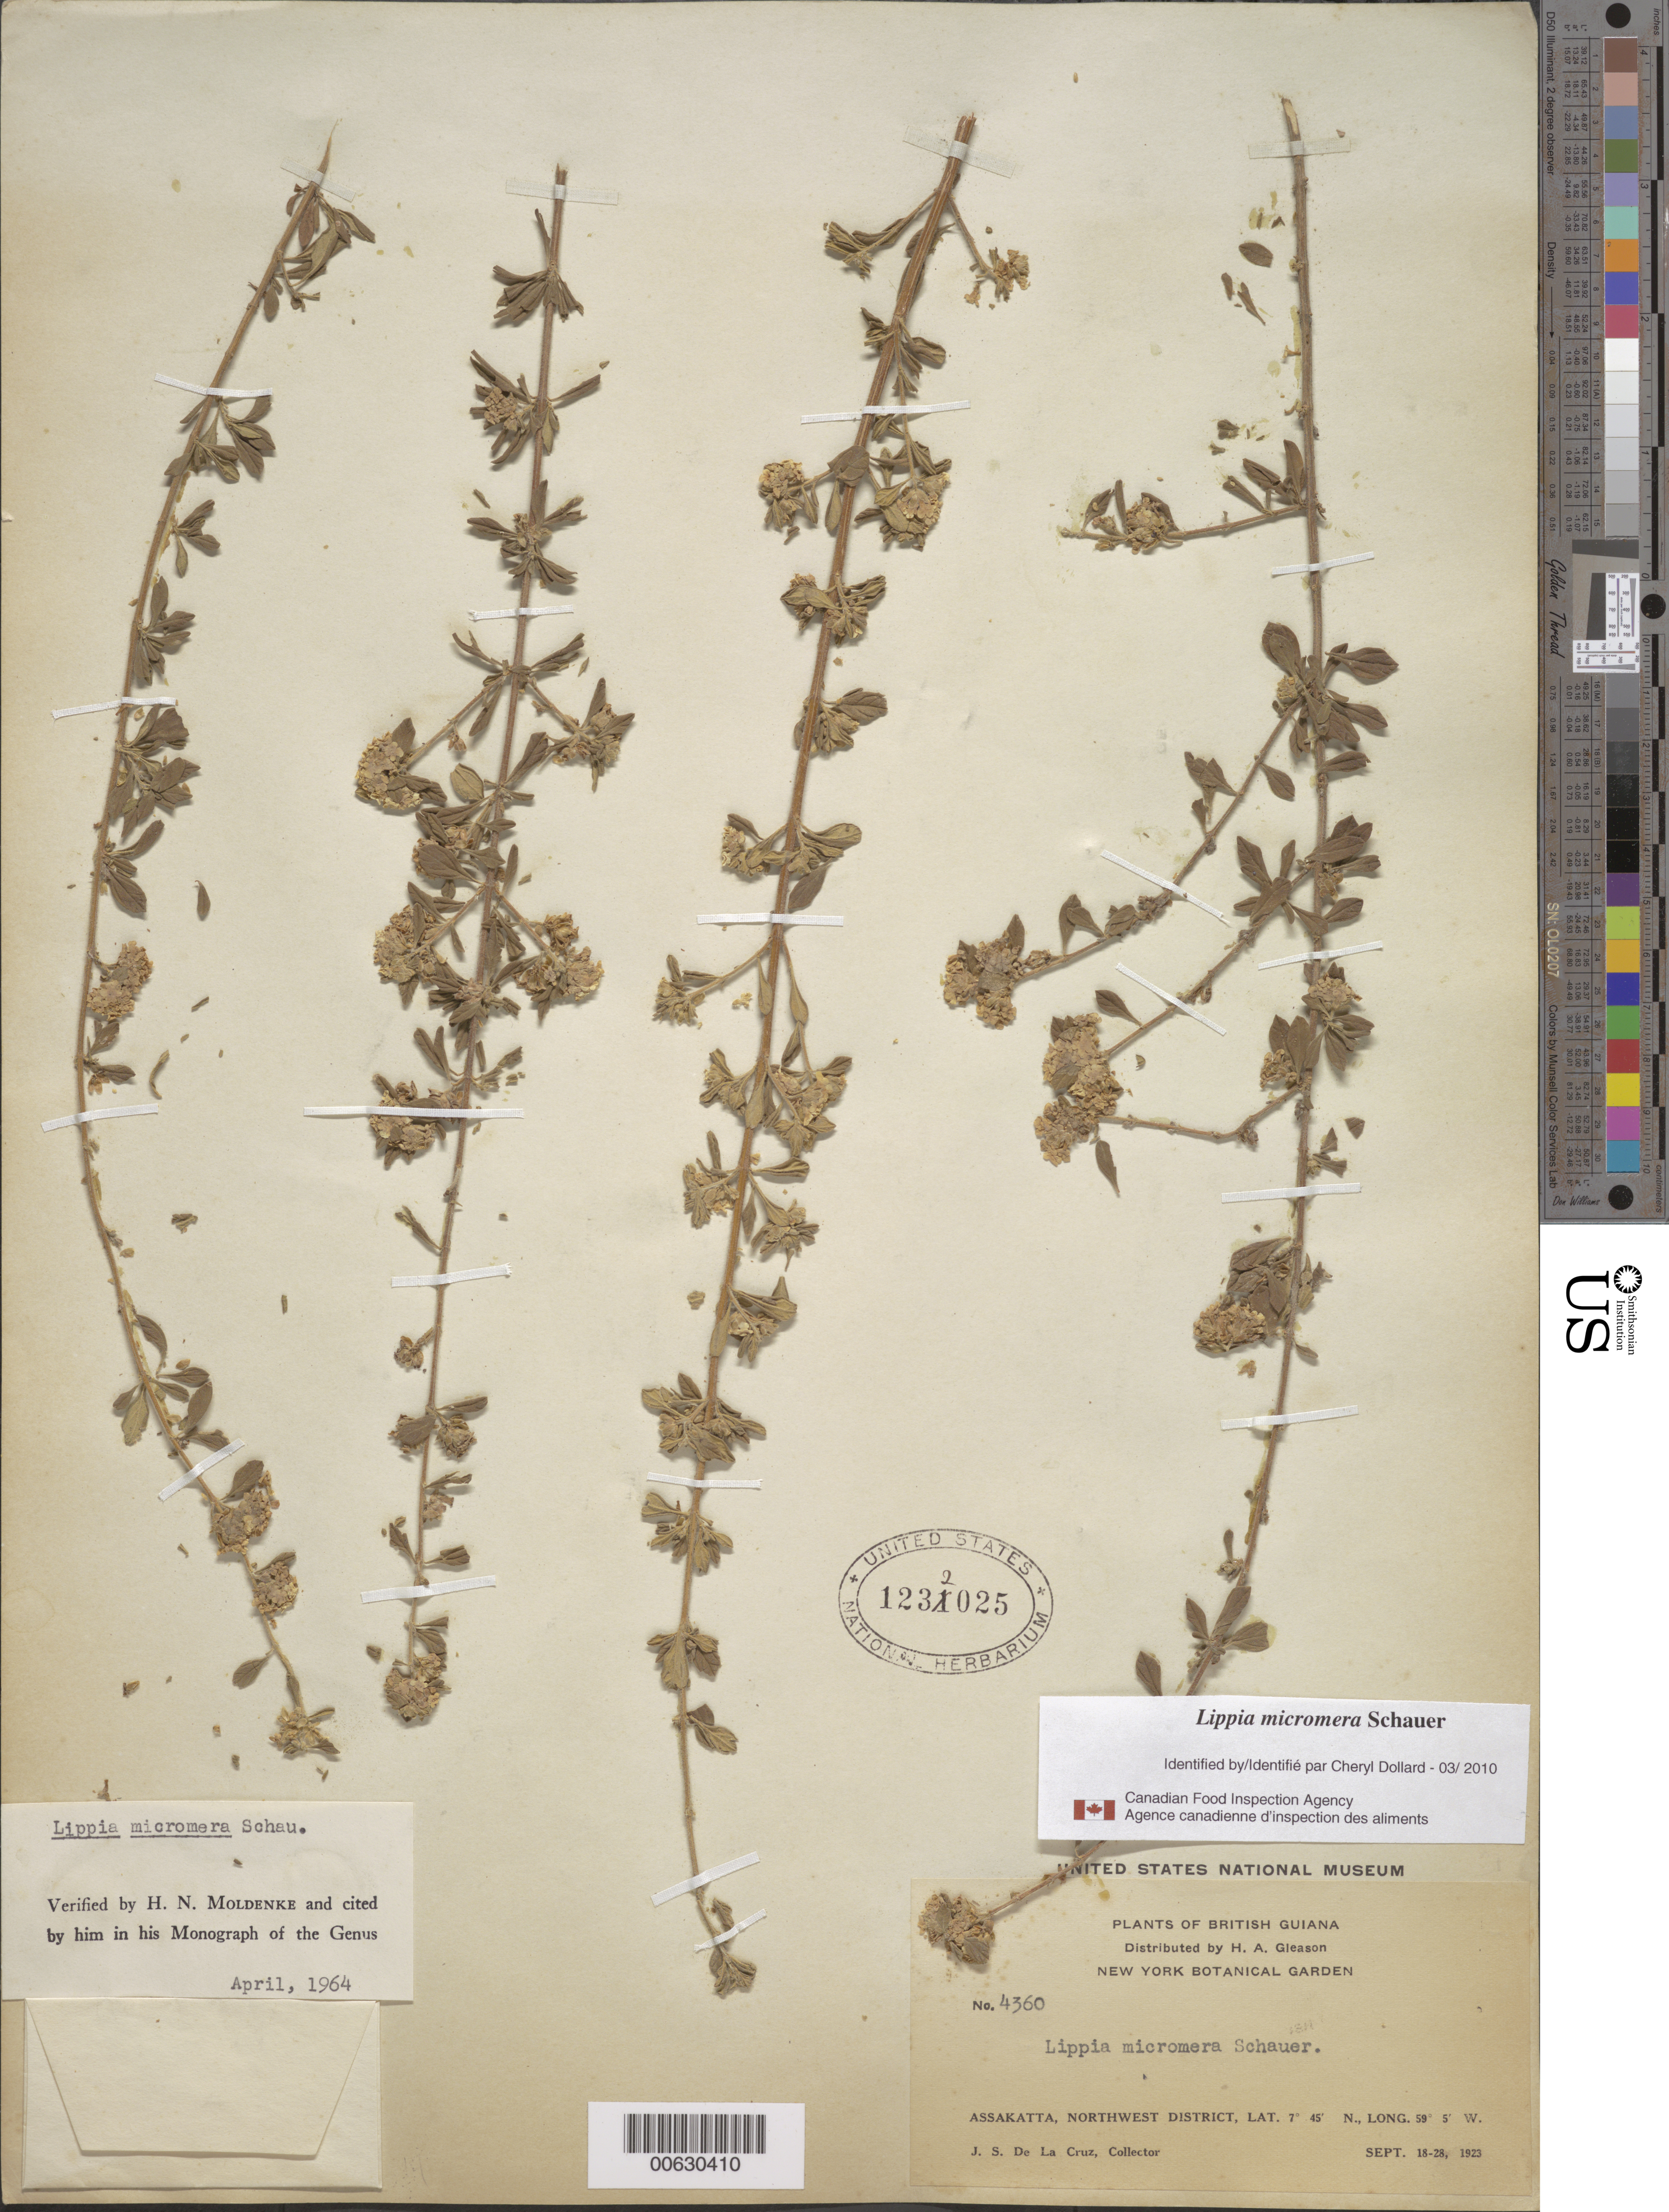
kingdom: Plantae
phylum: Tracheophyta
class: Magnoliopsida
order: Lamiales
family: Verbenaceae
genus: Lippia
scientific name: Lippia micromera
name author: Schauer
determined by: Moldenke, H. N.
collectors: J. S. de la Cruz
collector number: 4360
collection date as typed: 18-Sep-23 to 28-Sep-23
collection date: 1923-09-18/1923-09-28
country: Guyana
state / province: Barima-Waini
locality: Assakatta, NW District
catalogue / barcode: US 1232025